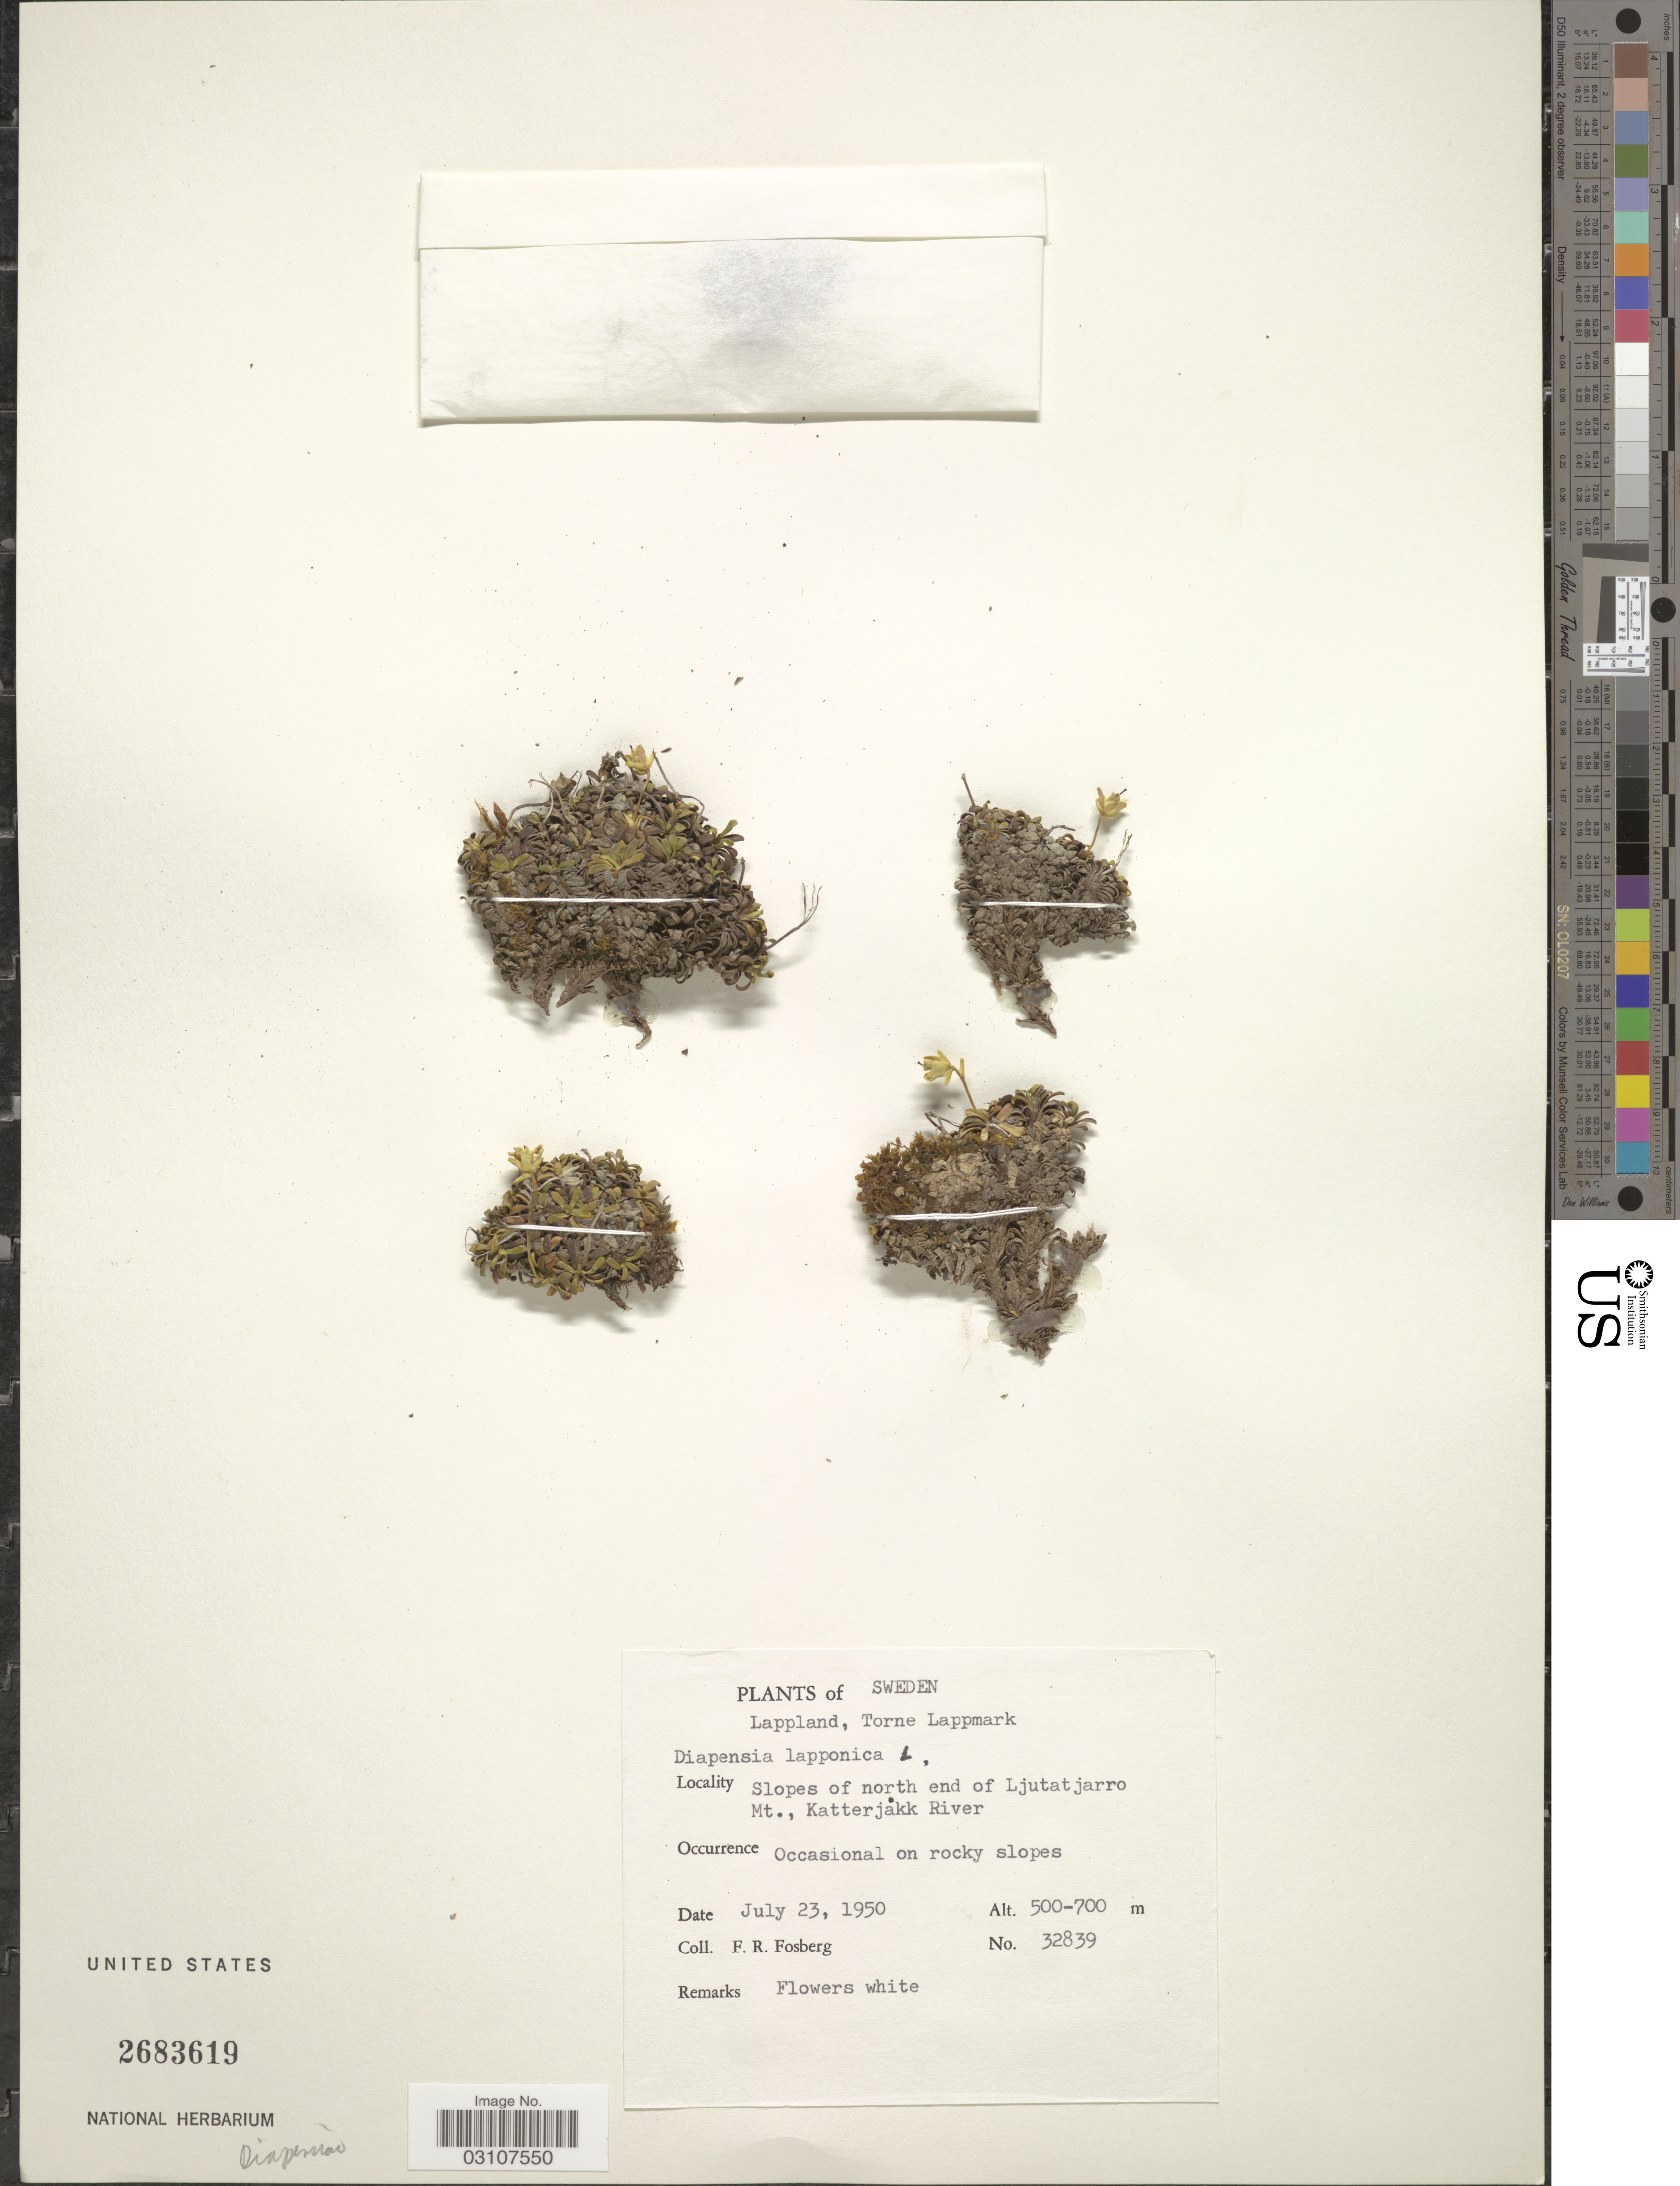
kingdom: Plantae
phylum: Tracheophyta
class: Magnoliopsida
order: Ericales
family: Diapensiaceae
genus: Diapensia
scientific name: Diapensia lapponica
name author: L.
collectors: F. R. Fosberg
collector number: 32839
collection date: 1950-07-23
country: Sweden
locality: Lappland, Torne Lappmark. Slopes of north end of Ljutatjarro Mt., Katterjakk River.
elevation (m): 500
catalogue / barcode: US 2683619